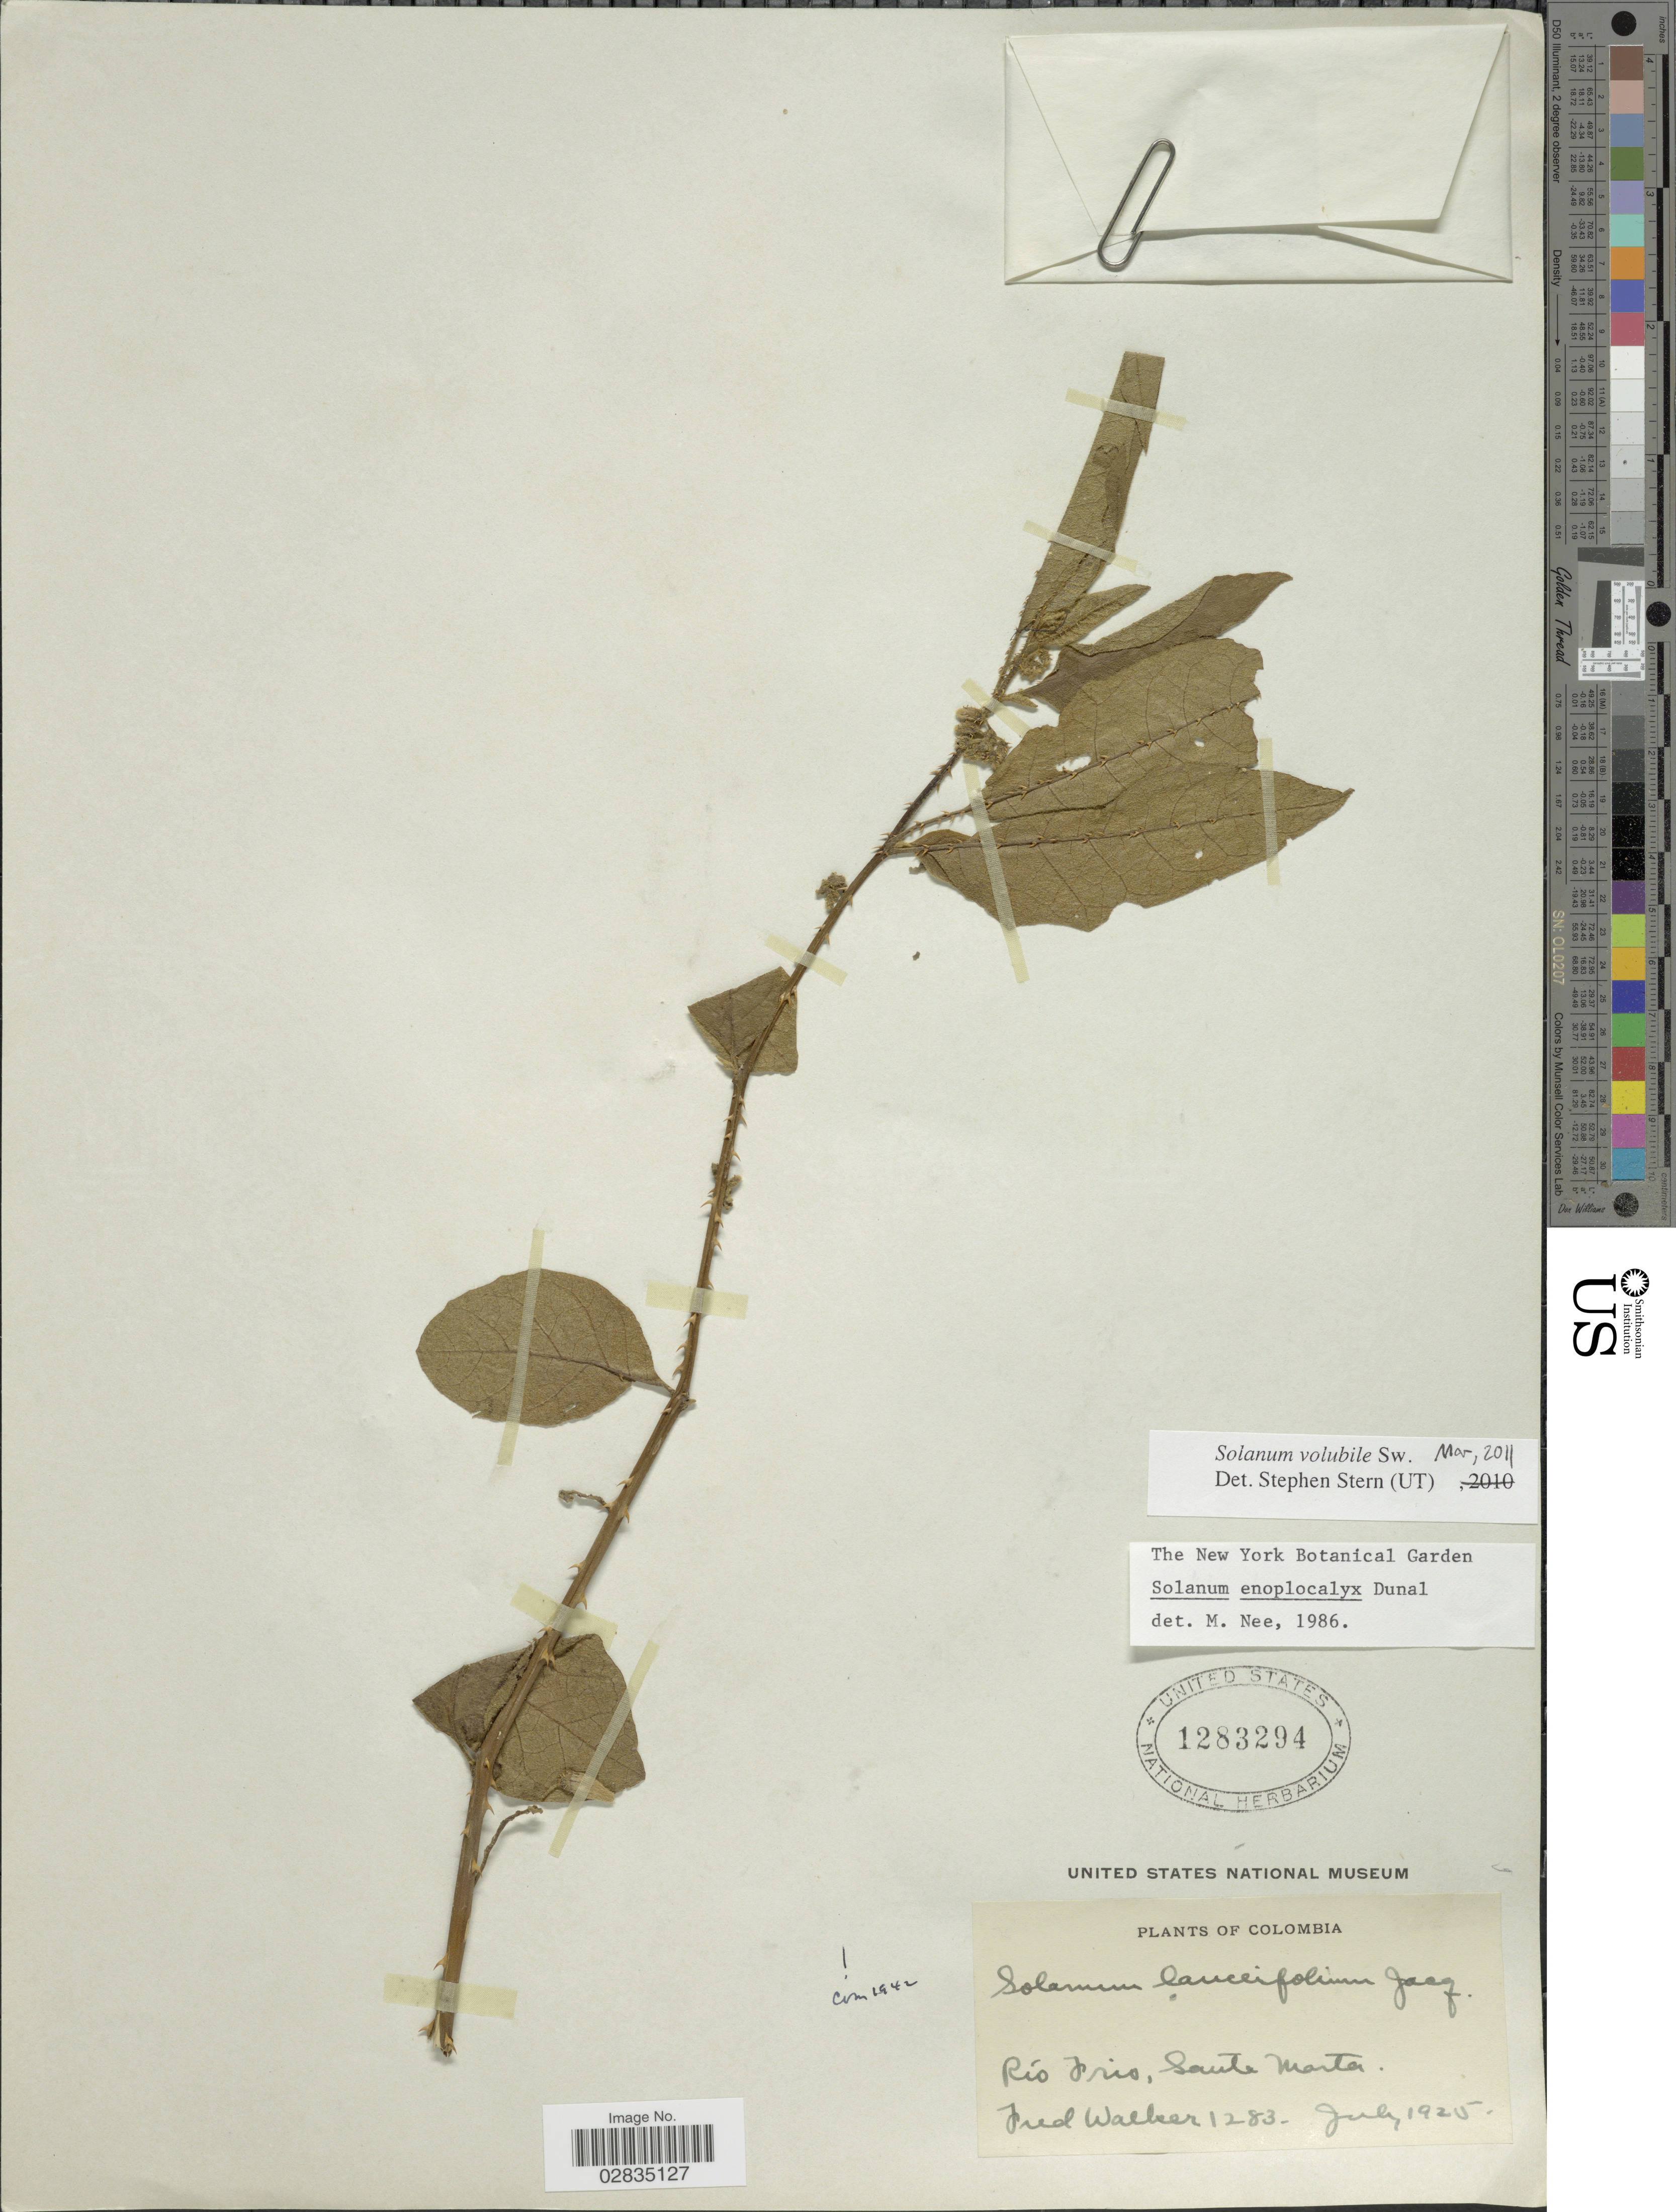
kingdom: Plantae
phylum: Tracheophyta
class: Magnoliopsida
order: Solanales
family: Solanaceae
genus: Solanum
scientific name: Solanum volubile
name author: Sw.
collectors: F. Walker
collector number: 1283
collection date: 1925-07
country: Colombia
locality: Río Frio, Santa Marta.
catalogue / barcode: US 1283294